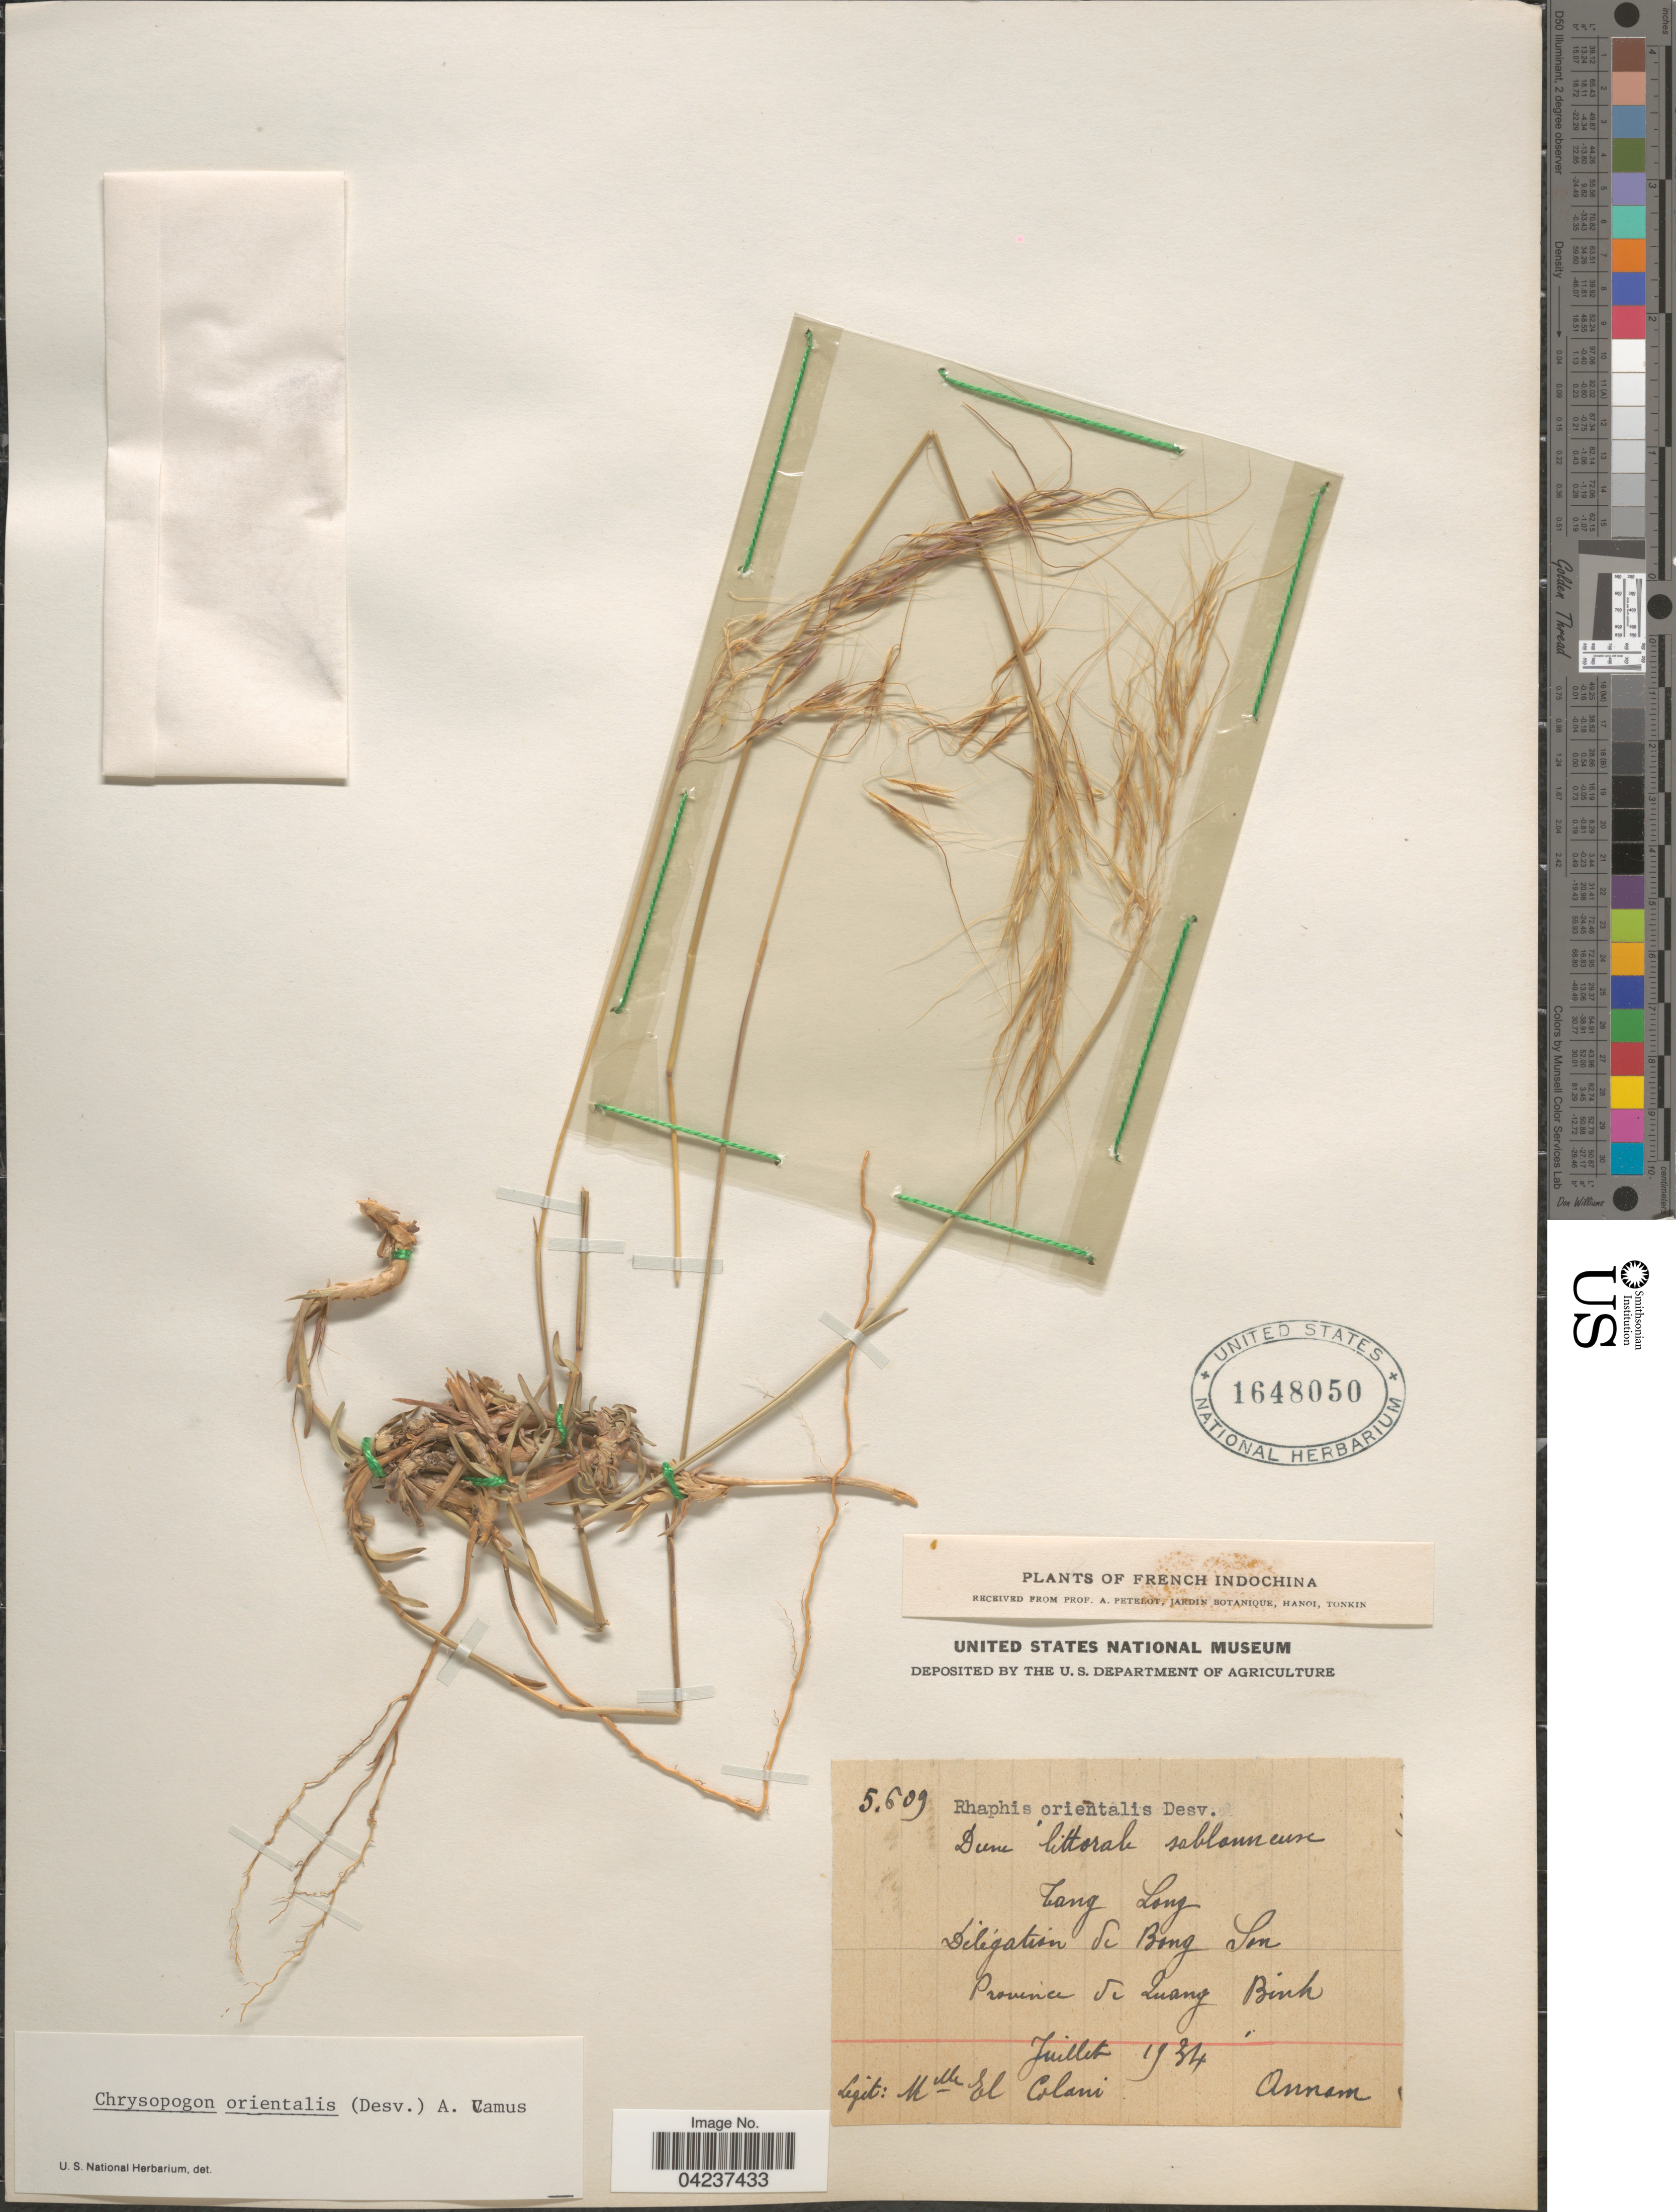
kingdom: Plantae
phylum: Tracheophyta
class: Liliopsida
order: Poales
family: Poaceae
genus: Chrysopogon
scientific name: Chrysopogon orientalis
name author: (Desv.) A. Camus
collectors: M. Colani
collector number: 5609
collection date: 1934-07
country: Vietnam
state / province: Quang Binh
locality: Tang Long. Delegation de Bong Son. Province de Zuang Bink. Annam.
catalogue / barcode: US 1648050